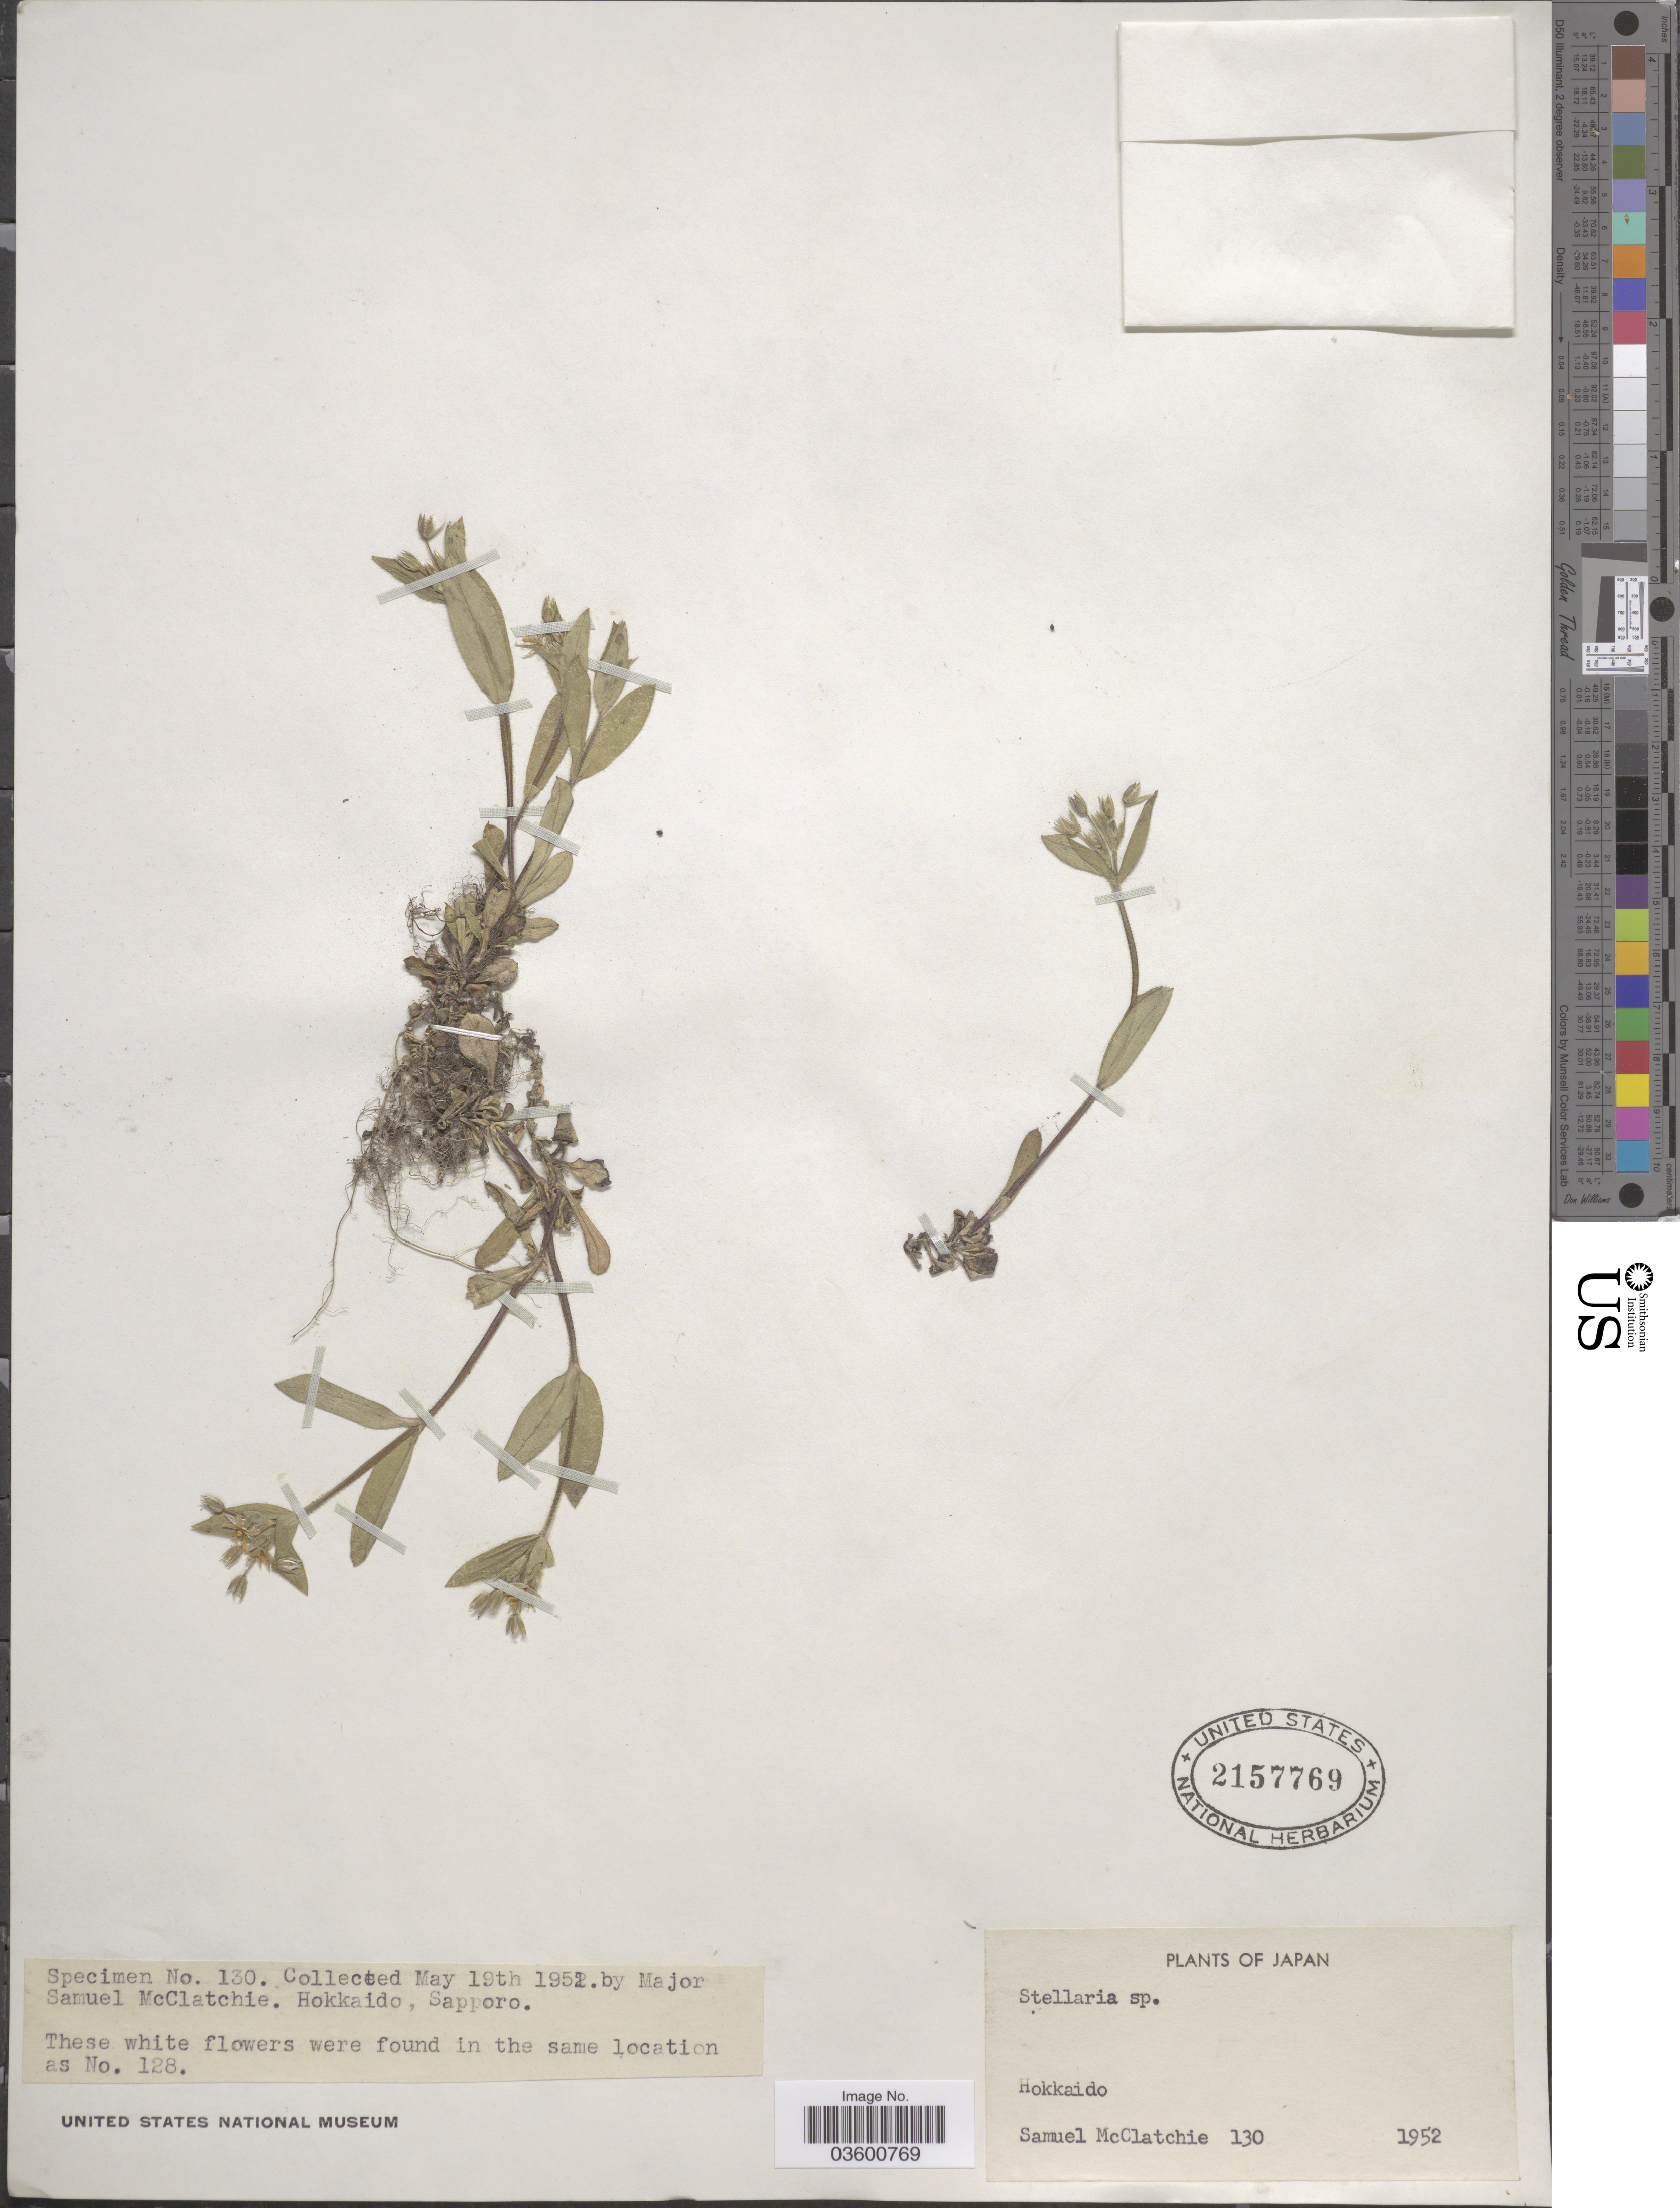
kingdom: Plantae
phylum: Tracheophyta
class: Magnoliopsida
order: Caryophyllales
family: Caryophyllaceae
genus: Stellaria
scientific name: Stellaria sp.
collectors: S. McClatchie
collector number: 130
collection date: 1952-05-19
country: Japan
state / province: Hokkaidō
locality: Sapporo.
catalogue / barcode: US 2157769